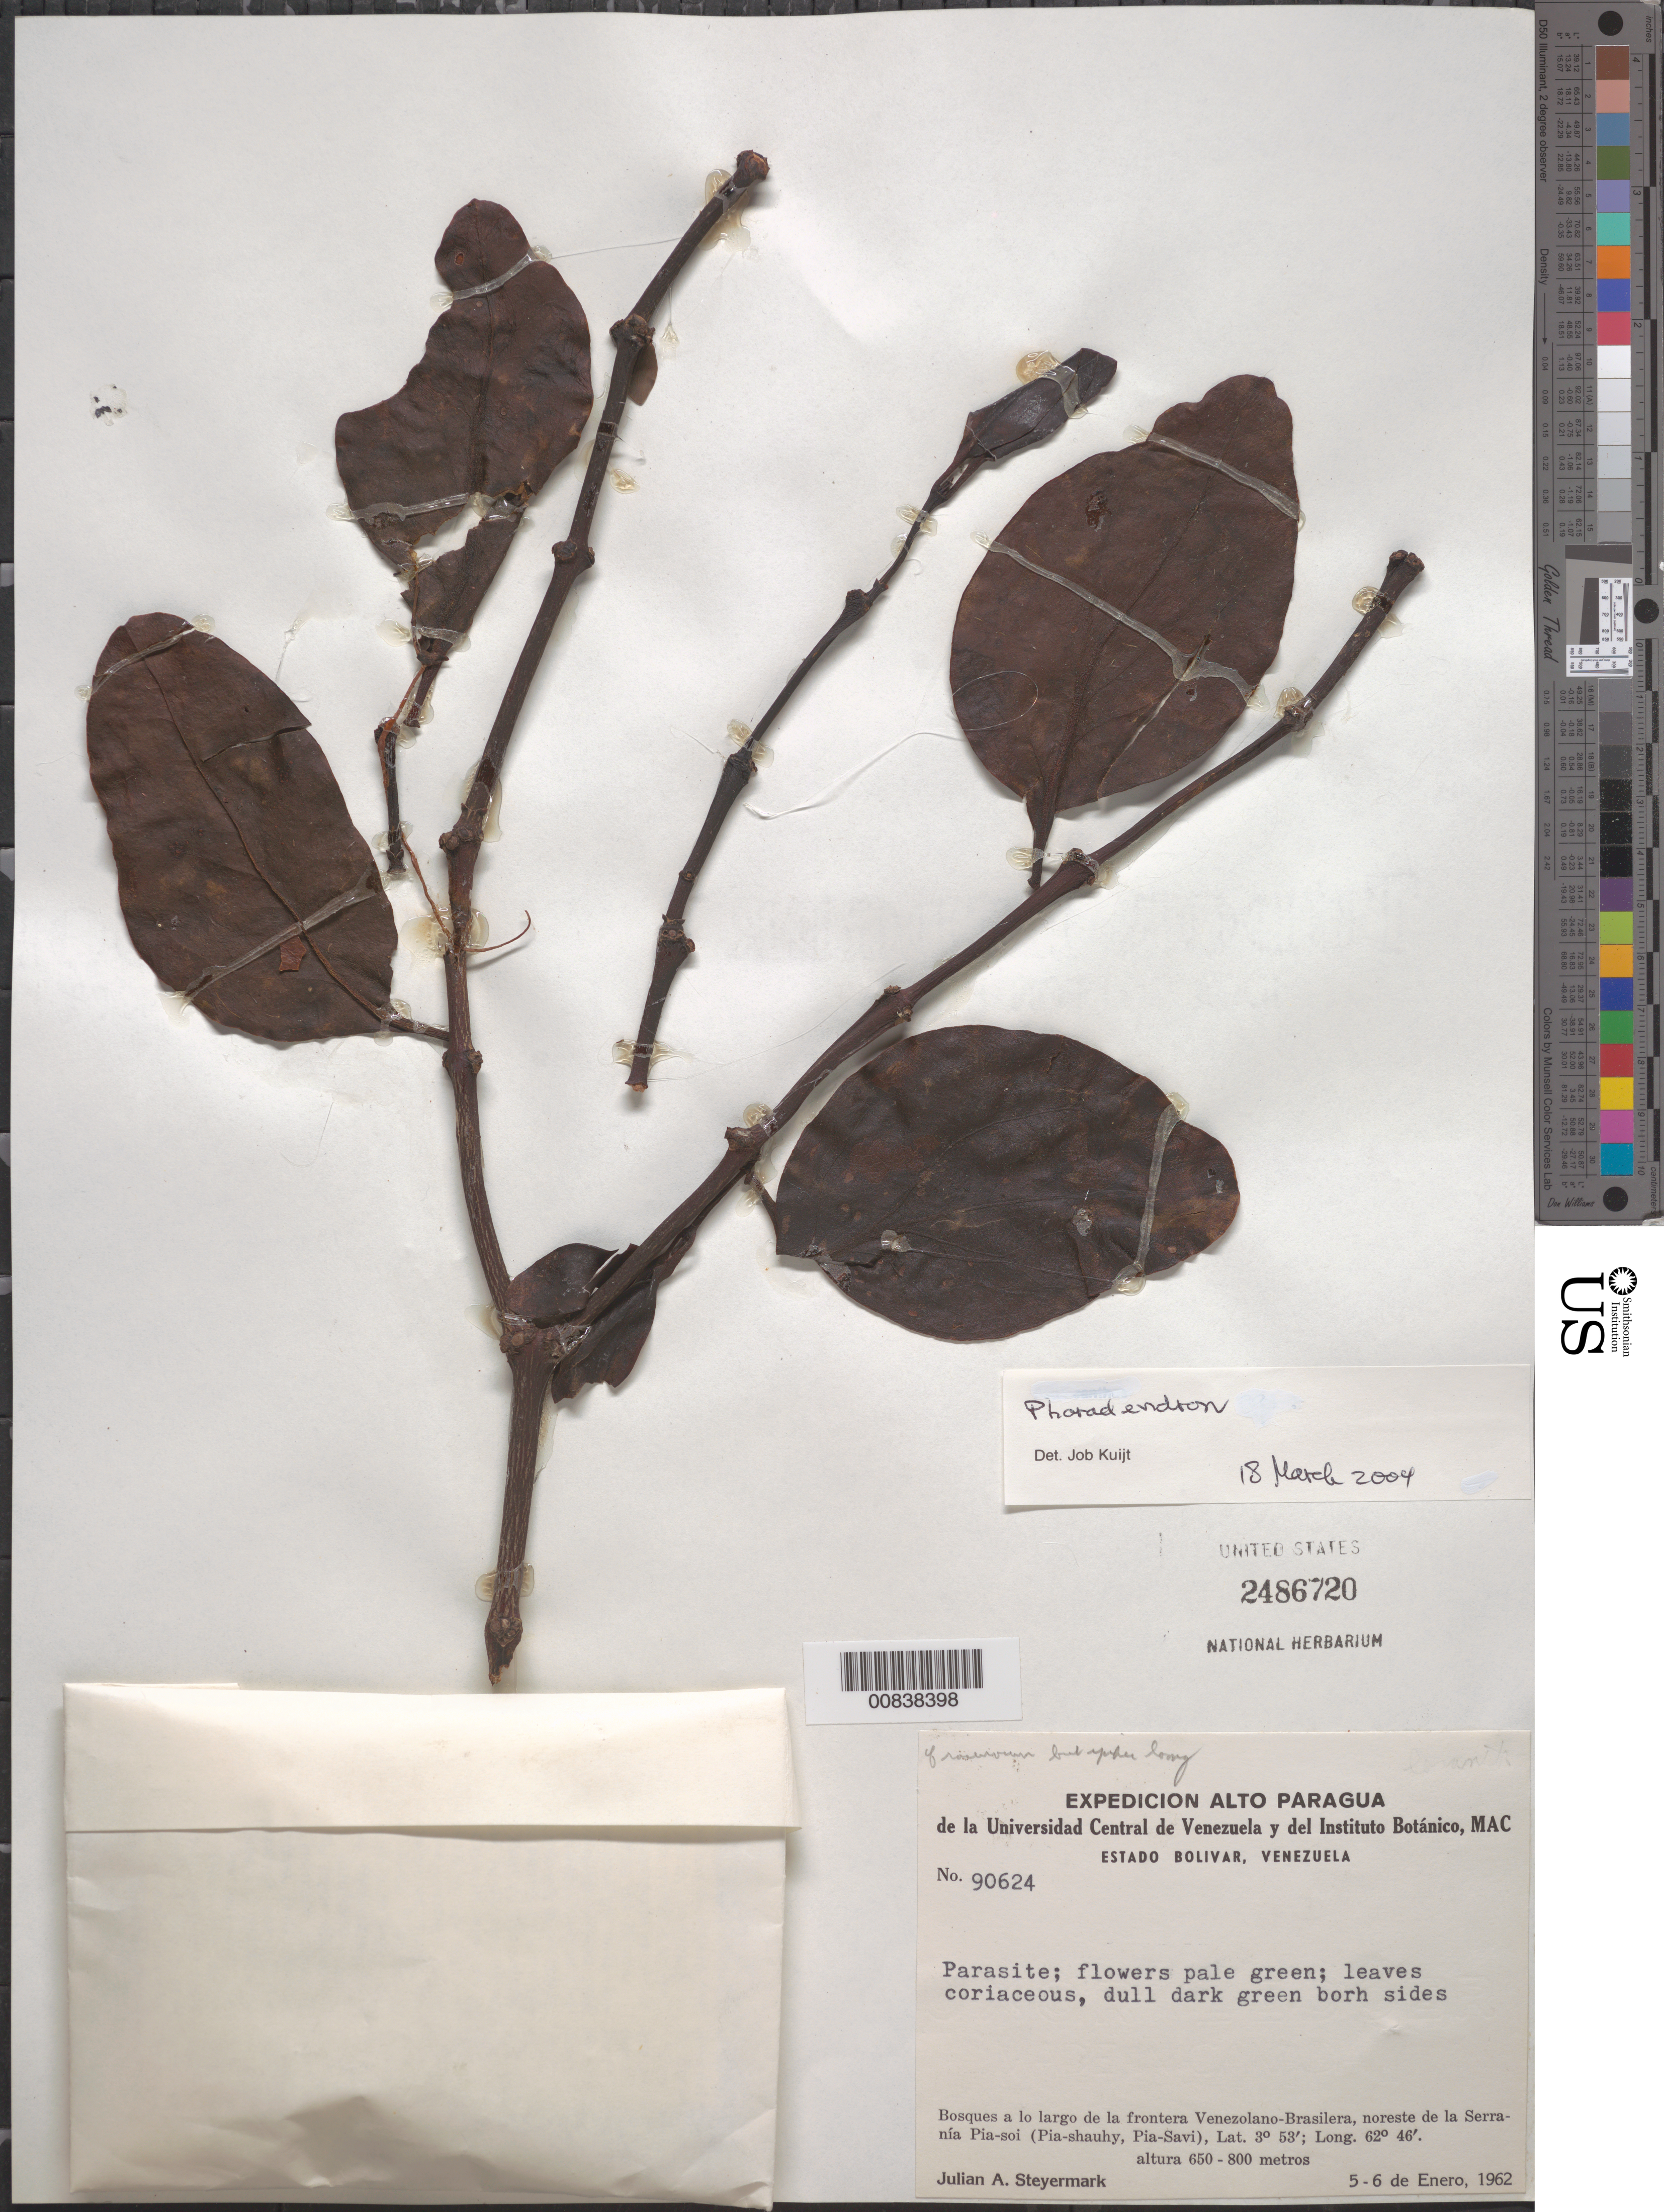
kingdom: Plantae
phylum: Tracheophyta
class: Magnoliopsida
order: Santalales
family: Viscaceae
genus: Phoradendron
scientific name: Phoradendron sp.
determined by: Kuijt, Job, (CANADA)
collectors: J. Steyermark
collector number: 90624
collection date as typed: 5-Jan-62 to 6-Jan-62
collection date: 1962-01-05/1962-01-06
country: Venezuela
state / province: Bolívar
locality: Serranía Pia-soi (Pia-shauhy, Pia-Savi), NE of; on Venezuela-Brazil border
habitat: Bosques a lo largo de la frontera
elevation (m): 650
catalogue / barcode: US 2486720